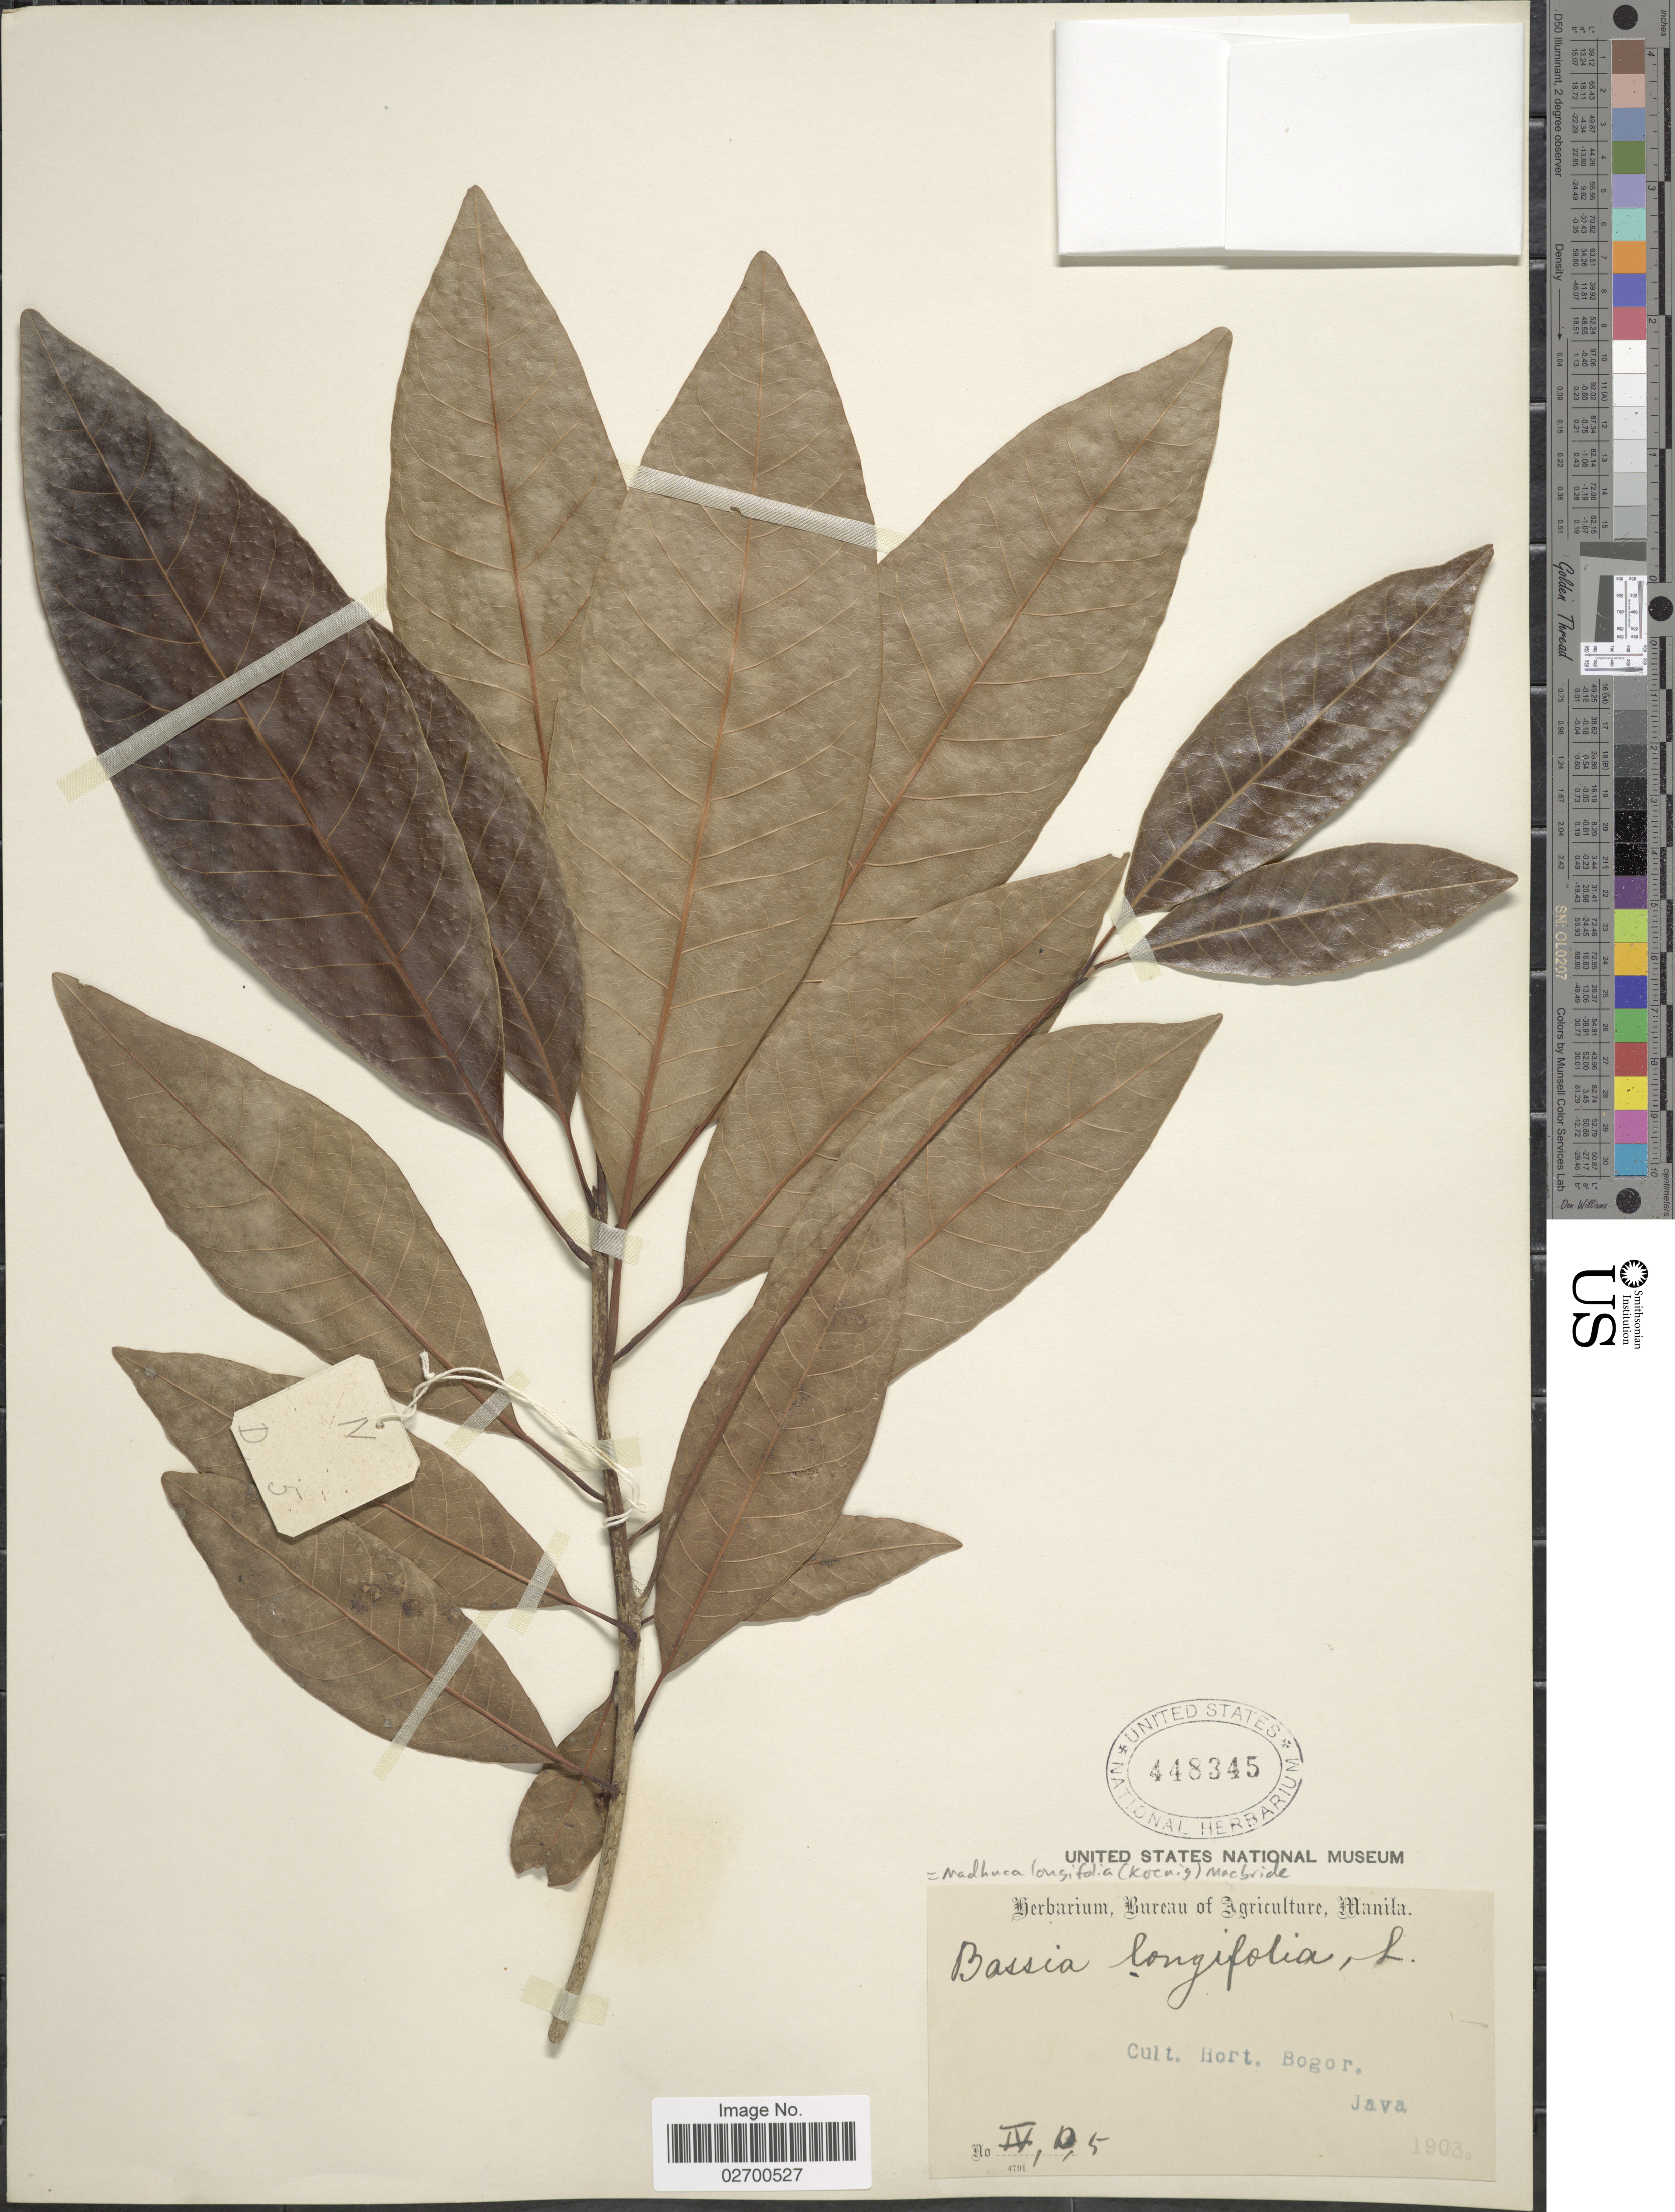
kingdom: Plantae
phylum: Tracheophyta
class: Magnoliopsida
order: Ericales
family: Sapotaceae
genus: Madhuca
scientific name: Madhuca longifolia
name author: (J. Koenig ex L.) J.F. Macbr.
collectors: ex Herb. Bur. Agric. Manila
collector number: IV, D, 5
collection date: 1903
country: Indonesia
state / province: Java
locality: Cult. Hort. Bogor, Java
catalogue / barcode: US 448345